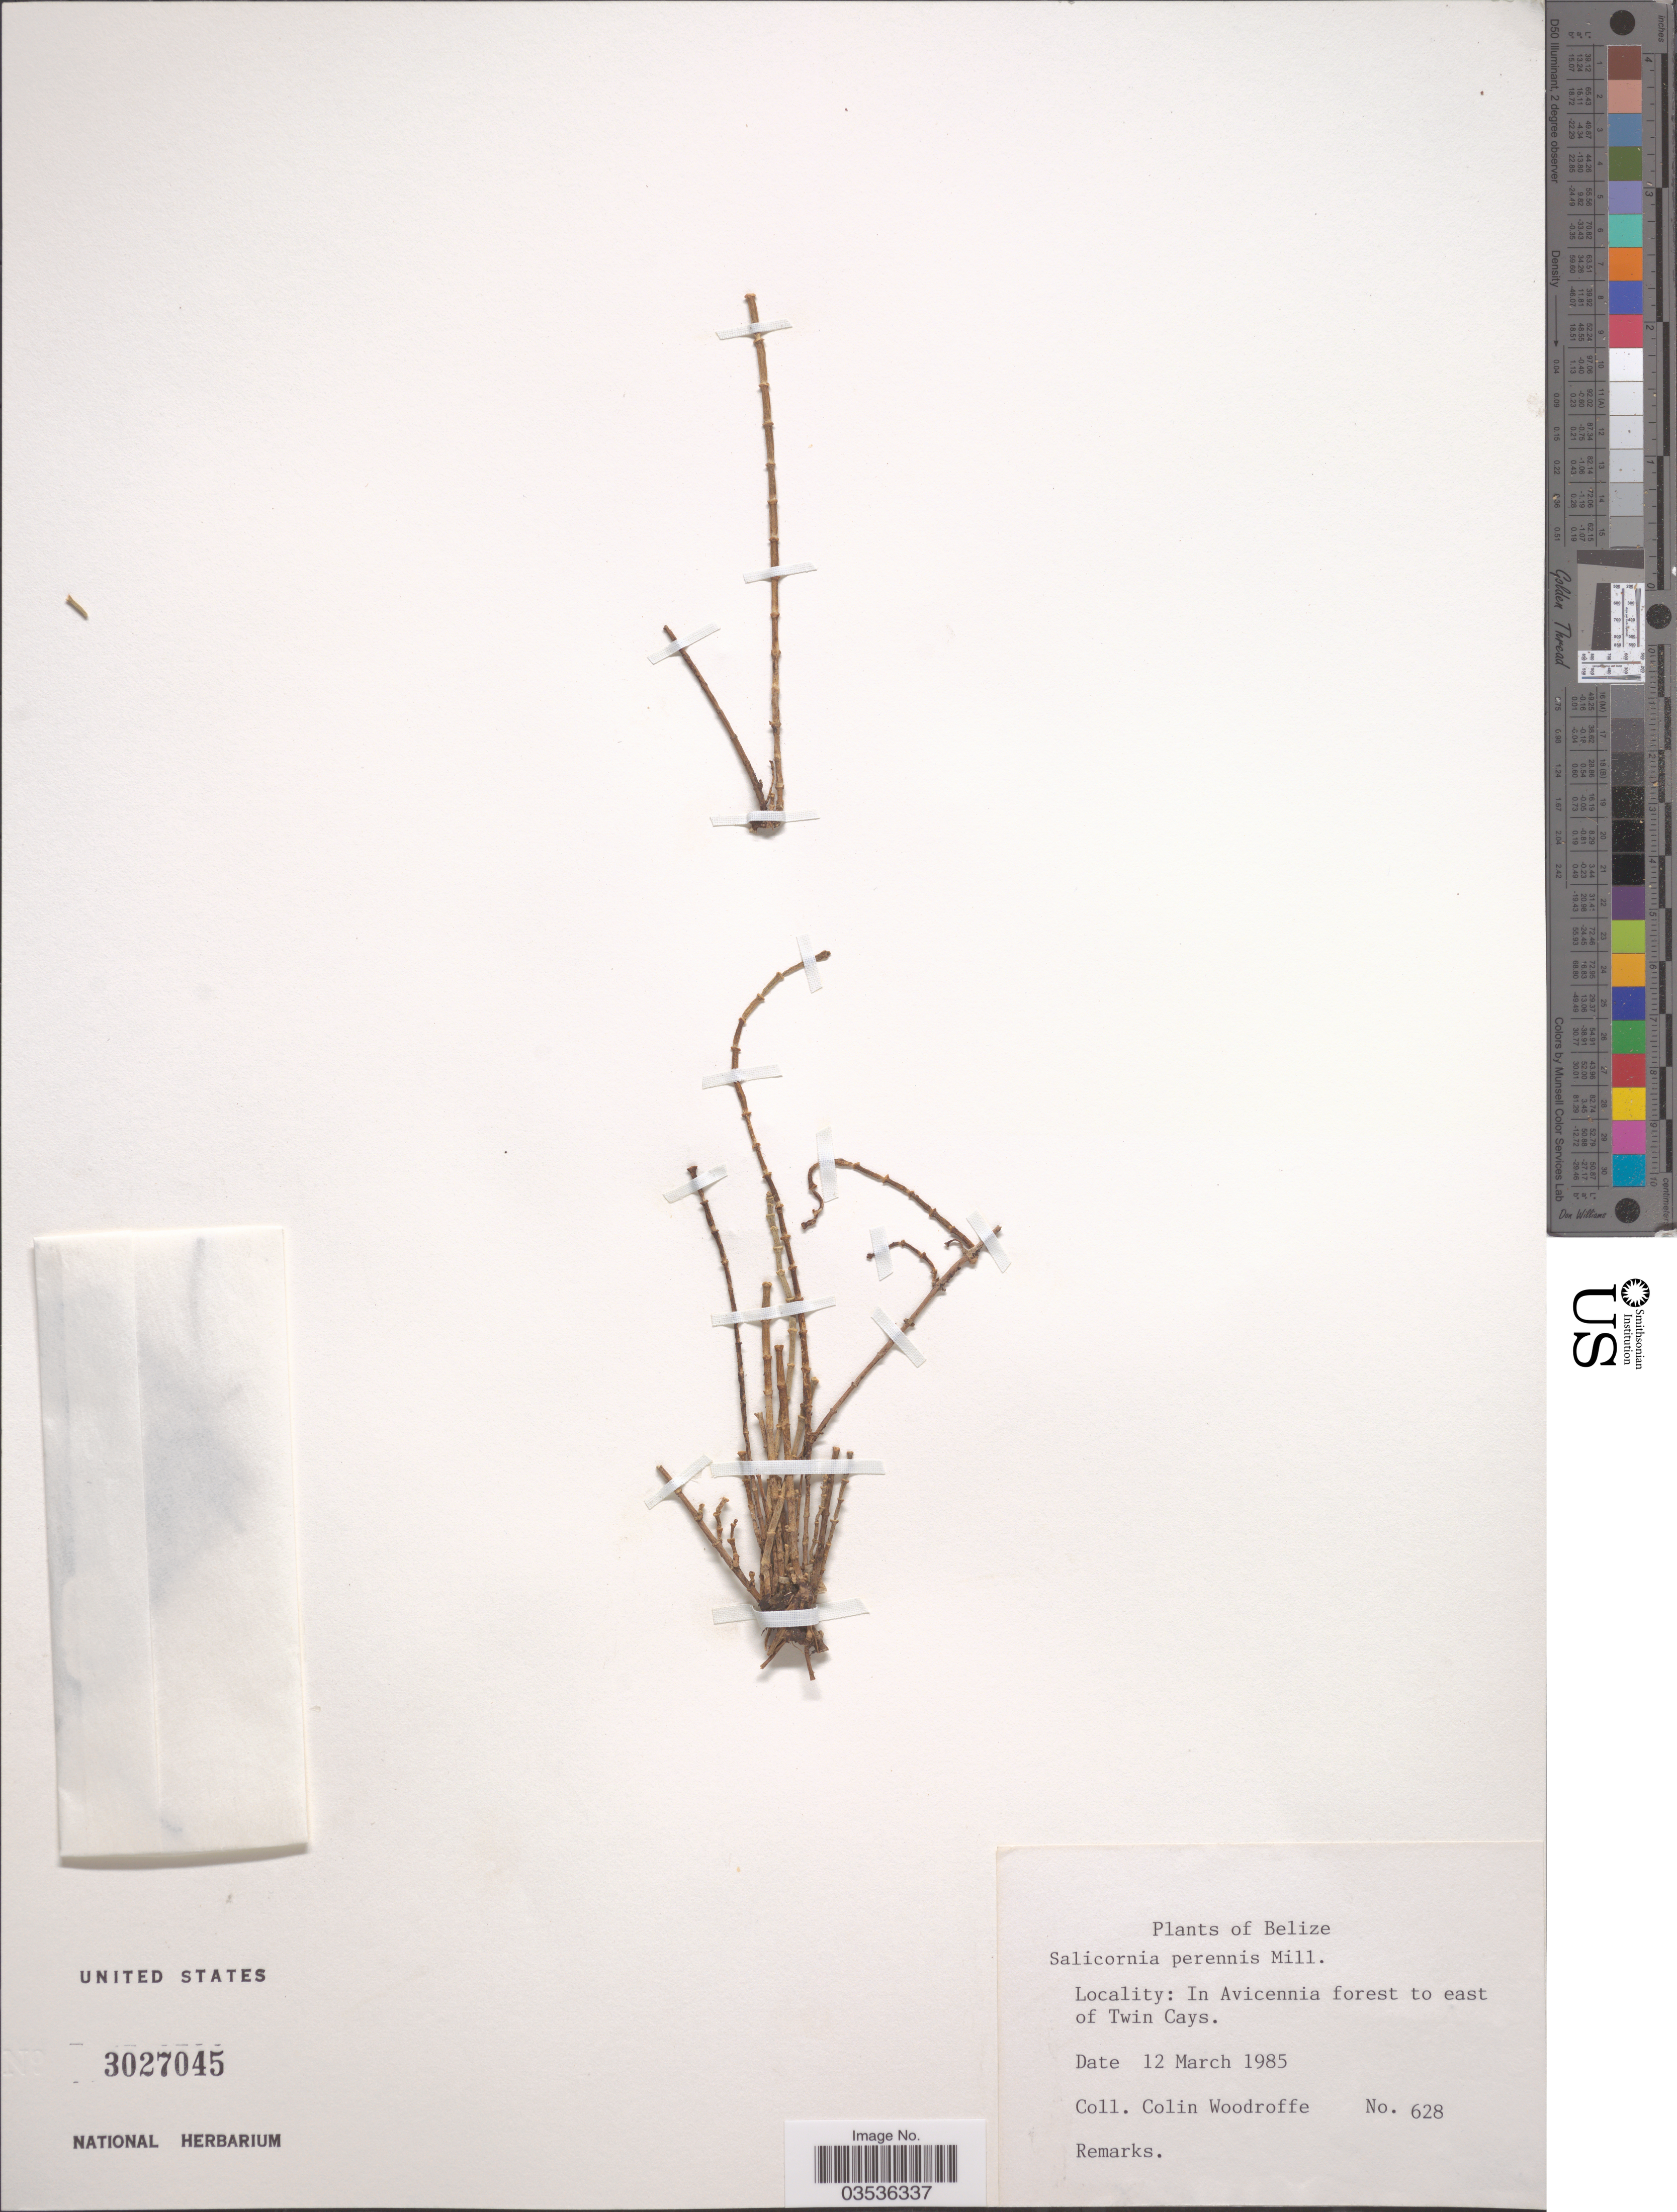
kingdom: Plantae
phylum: Tracheophyta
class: Magnoliopsida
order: Caryophyllales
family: Amaranthaceae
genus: Salicornia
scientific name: Salicornia perennis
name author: Mill.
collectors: C. Woodroffe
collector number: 628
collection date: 1985-03-12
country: Belize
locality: East of Twin Cays.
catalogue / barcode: US 3027045